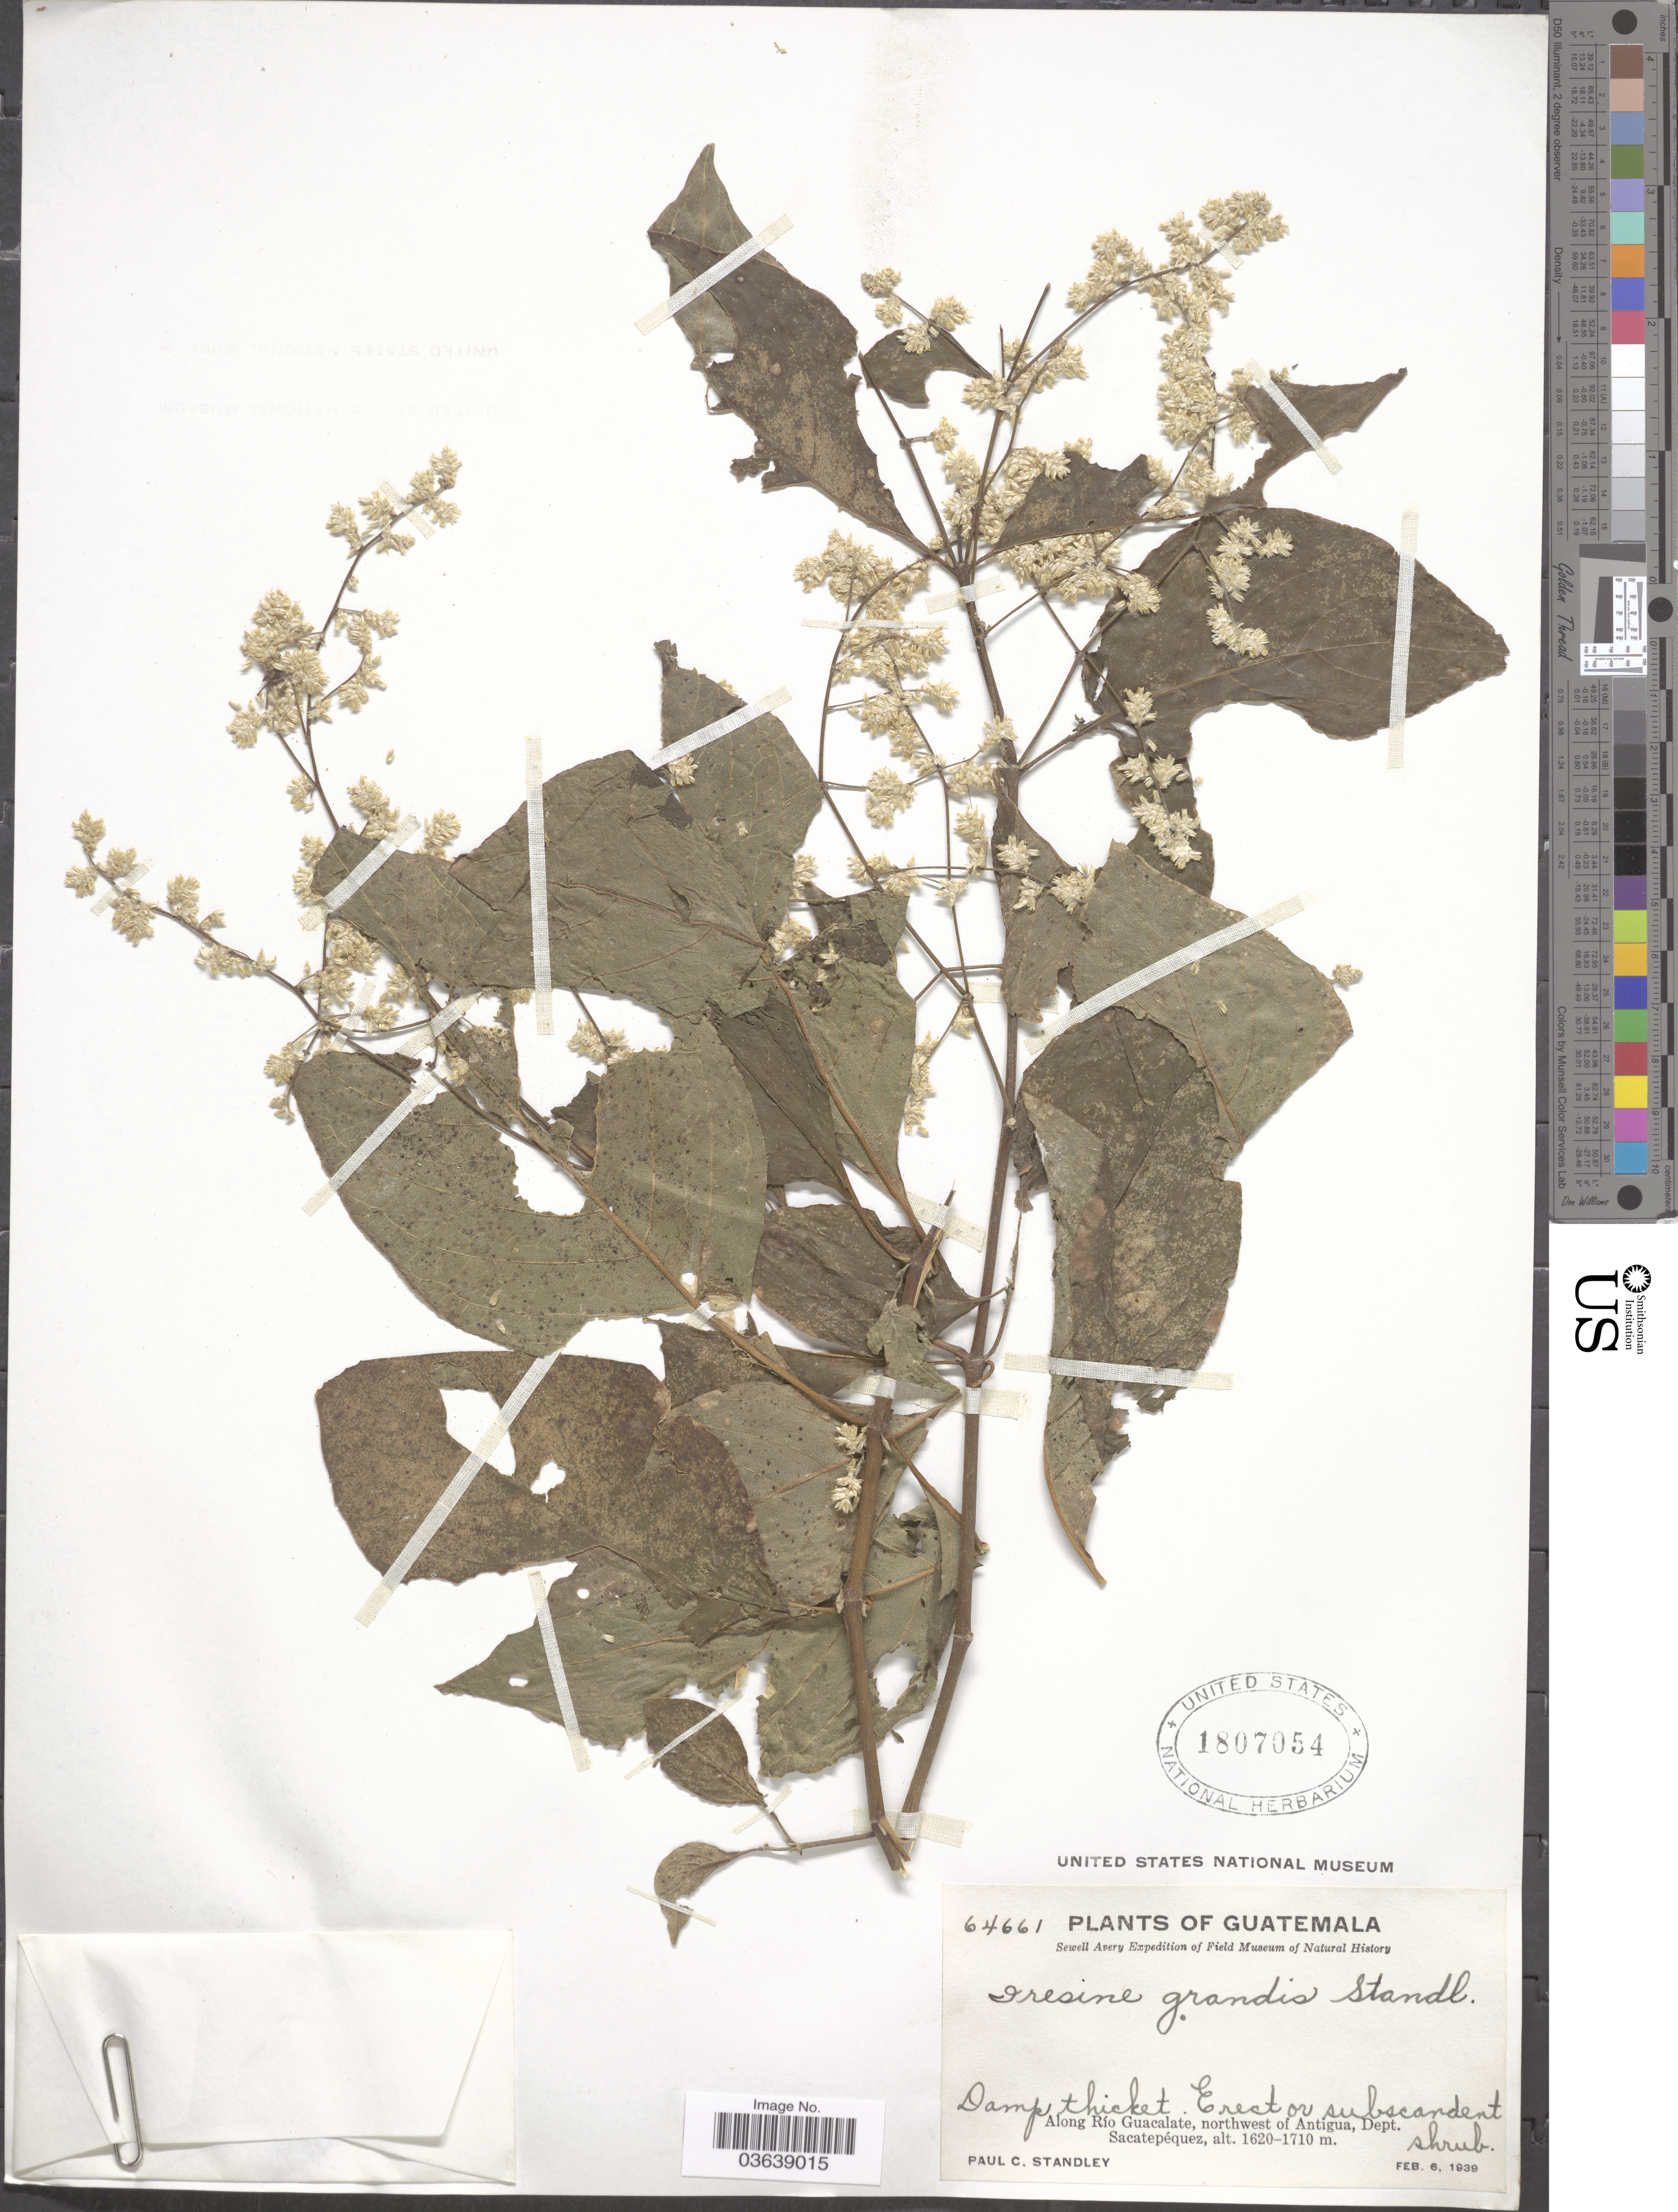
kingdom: Plantae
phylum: Tracheophyta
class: Magnoliopsida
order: Caryophyllales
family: Amaranthaceae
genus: Iresine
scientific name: Iresine grandis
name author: Standl.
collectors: P. C. Standley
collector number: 64661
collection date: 1939-02-06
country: Guatemala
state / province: Sacatepéquez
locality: Along Río Guacalate, northwest of Antigua, Dept. Sacatepéquez.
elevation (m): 1620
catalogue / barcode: US 1807054